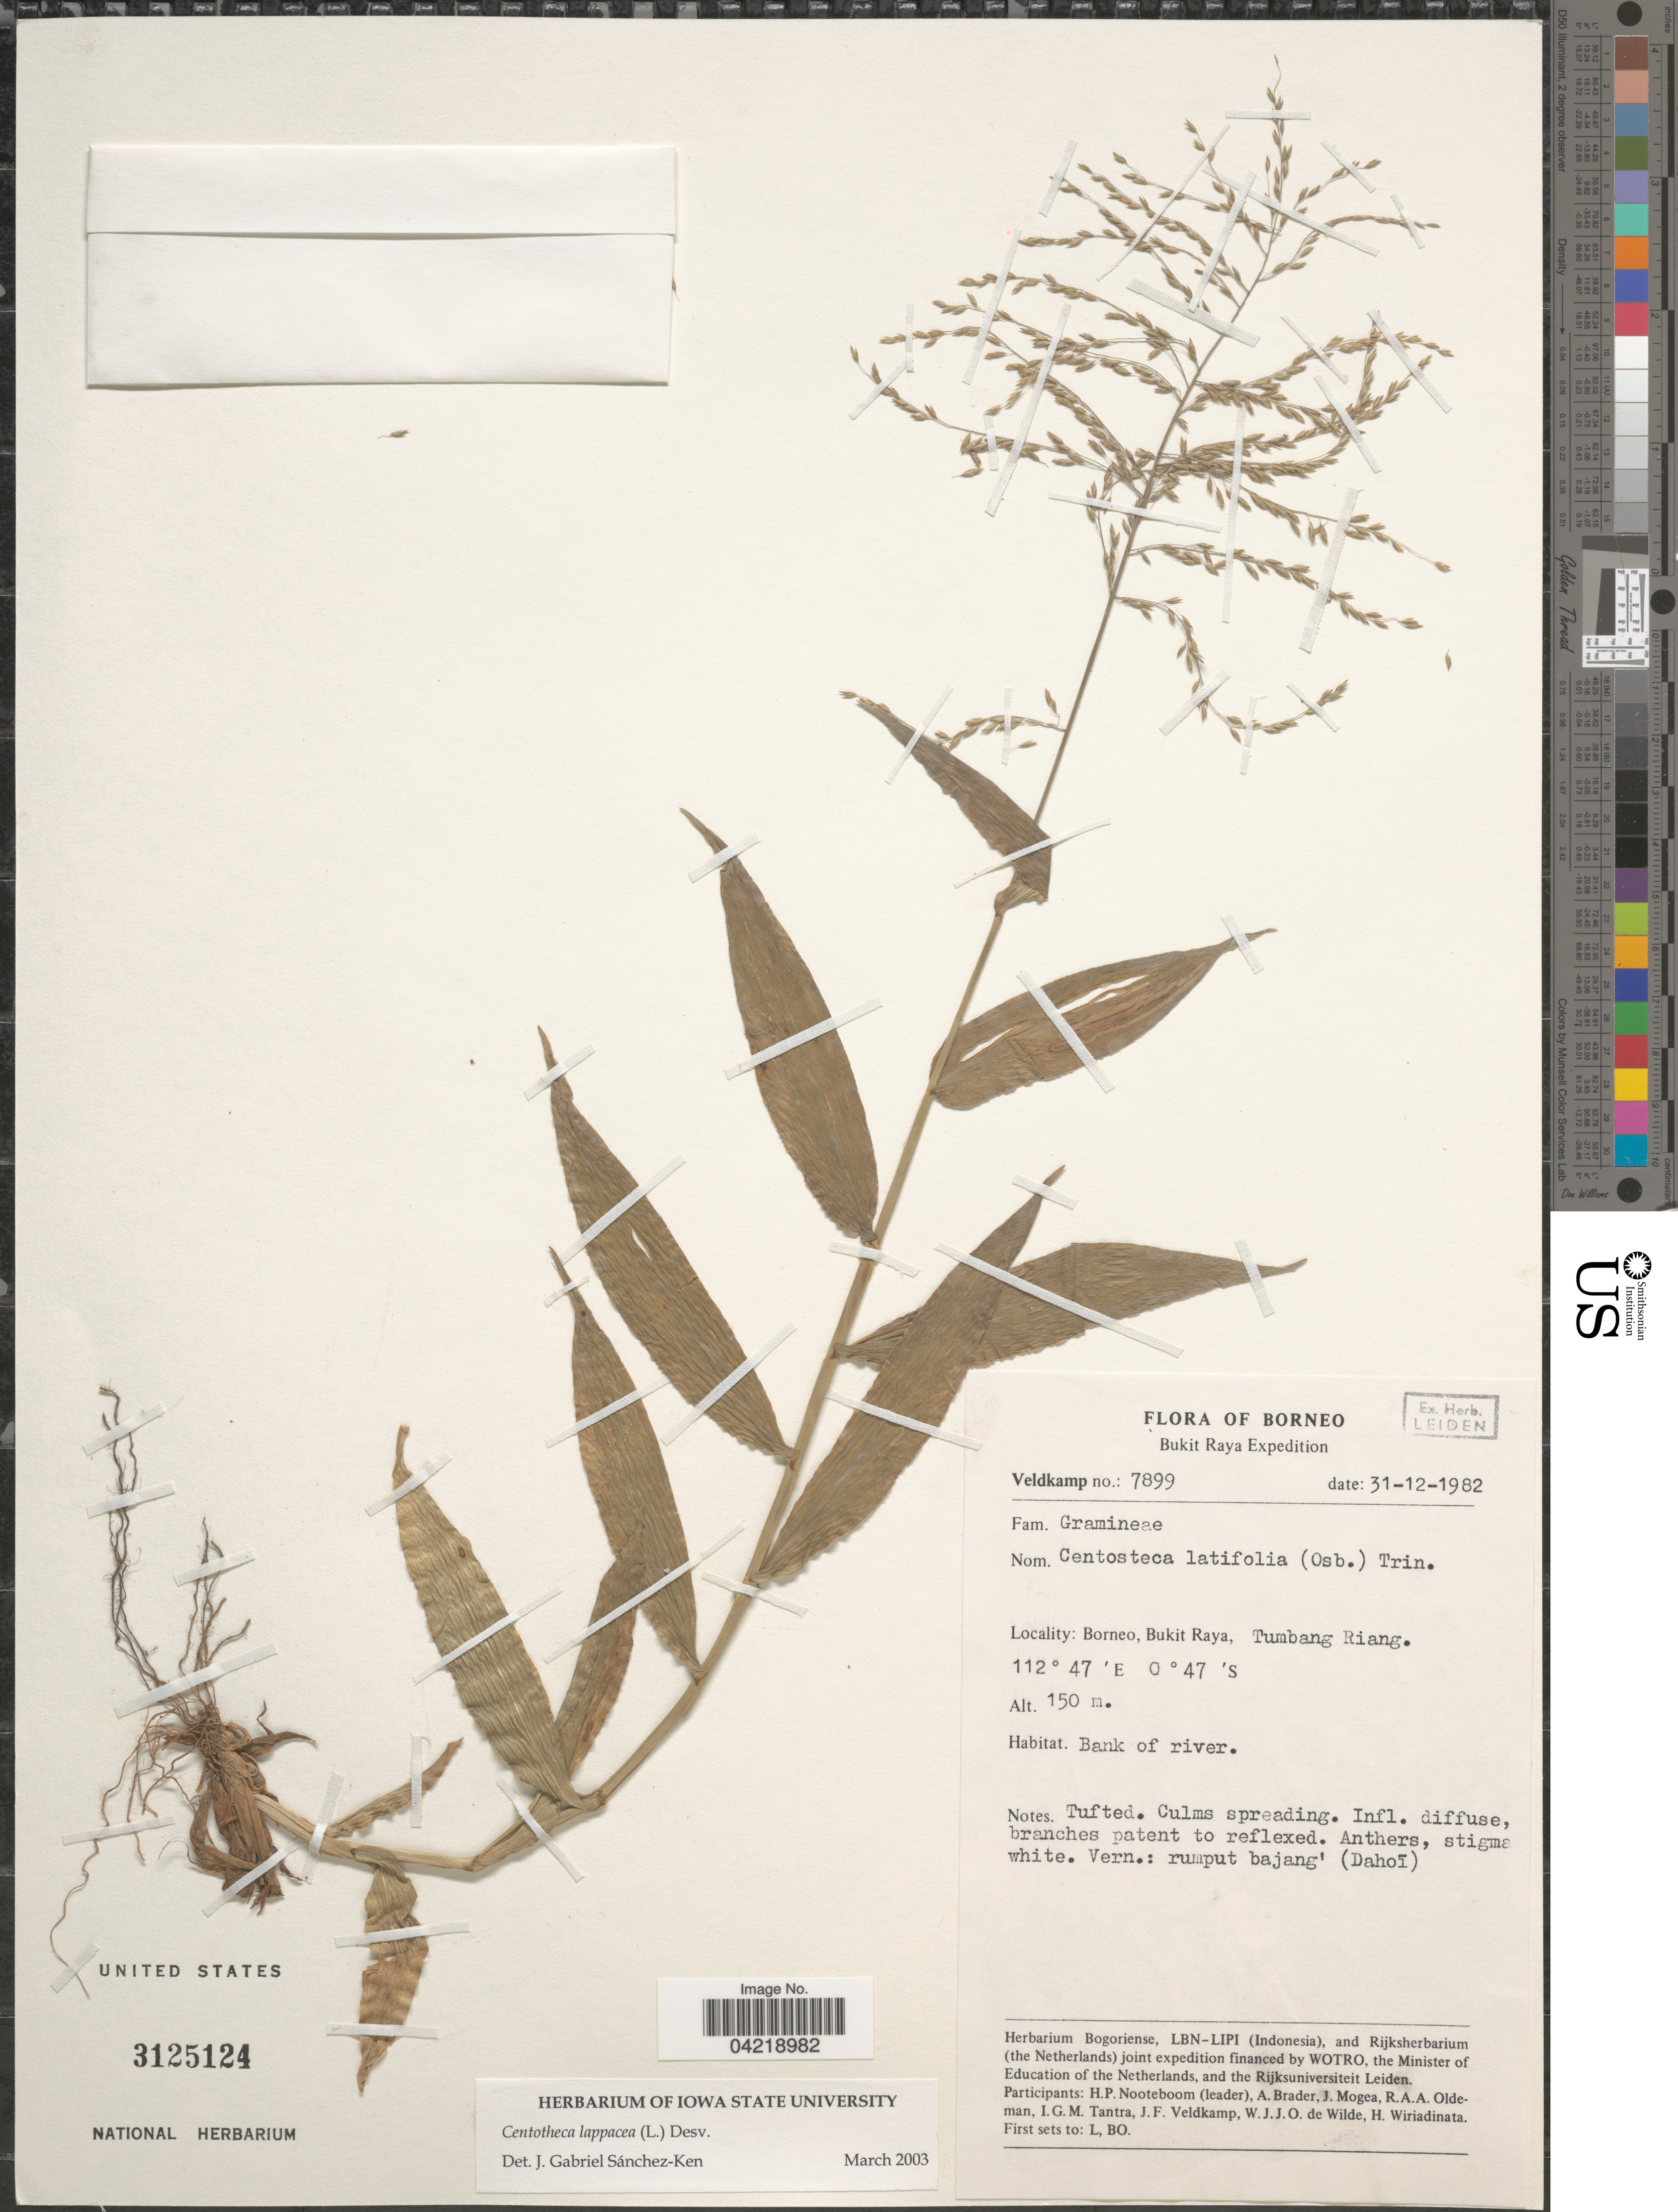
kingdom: Plantae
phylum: Tracheophyta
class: Liliopsida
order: Poales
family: Poaceae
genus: Centotheca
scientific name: Centotheca lappacea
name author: (L.) Desv.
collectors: -. Veldkamp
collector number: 7899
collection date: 1982-12-31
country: Malaysia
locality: Borneo. Bukit Raya Expedition. Borneo, Bukit Raya, Tumbang Riang. Bank of river.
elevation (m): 150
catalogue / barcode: US 3125124